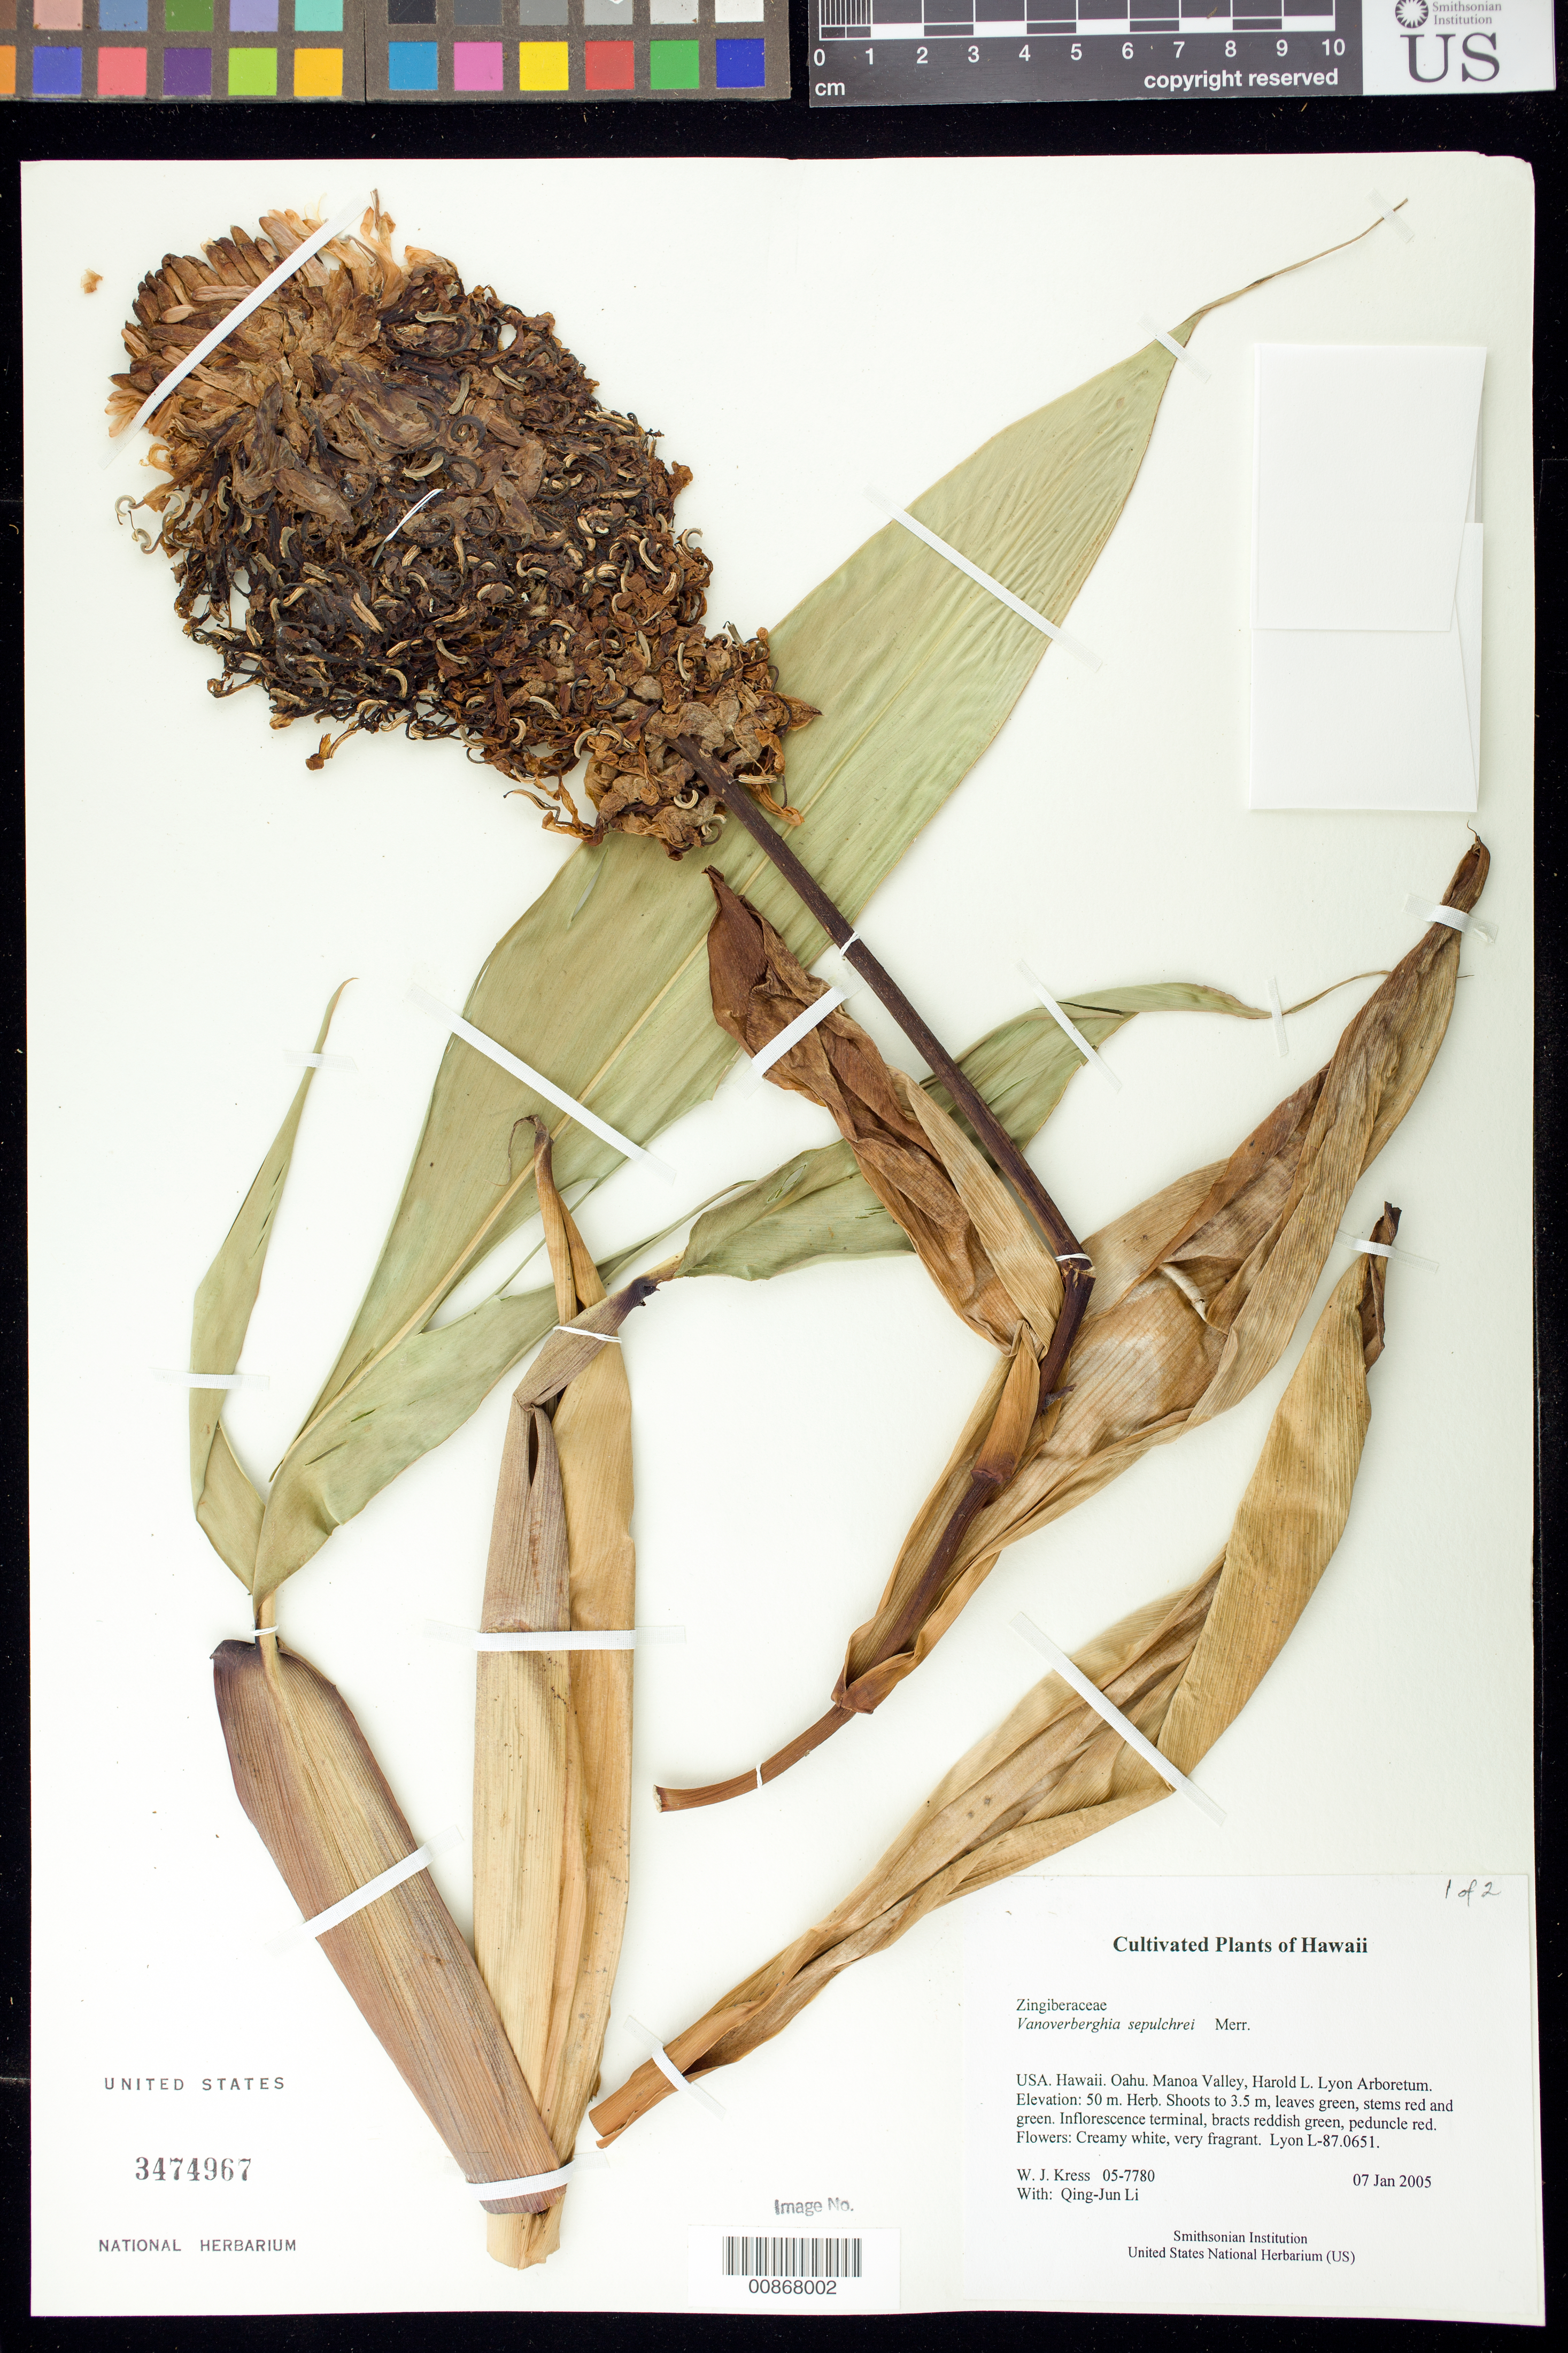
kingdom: Plantae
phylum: Tracheophyta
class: Liliopsida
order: Zingiberales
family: Zingiberaceae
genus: Vanoverberghia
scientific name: Vanoverberghia sepulchrei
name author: Merr.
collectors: W. J. Kress & Q. J. Li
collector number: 05-7780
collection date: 2005-01-07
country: United States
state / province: Hawaii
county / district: Honolulu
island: Oahu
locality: Manoa Valley, Harold L. Lyon Arboretum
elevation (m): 50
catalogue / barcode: US 3474967